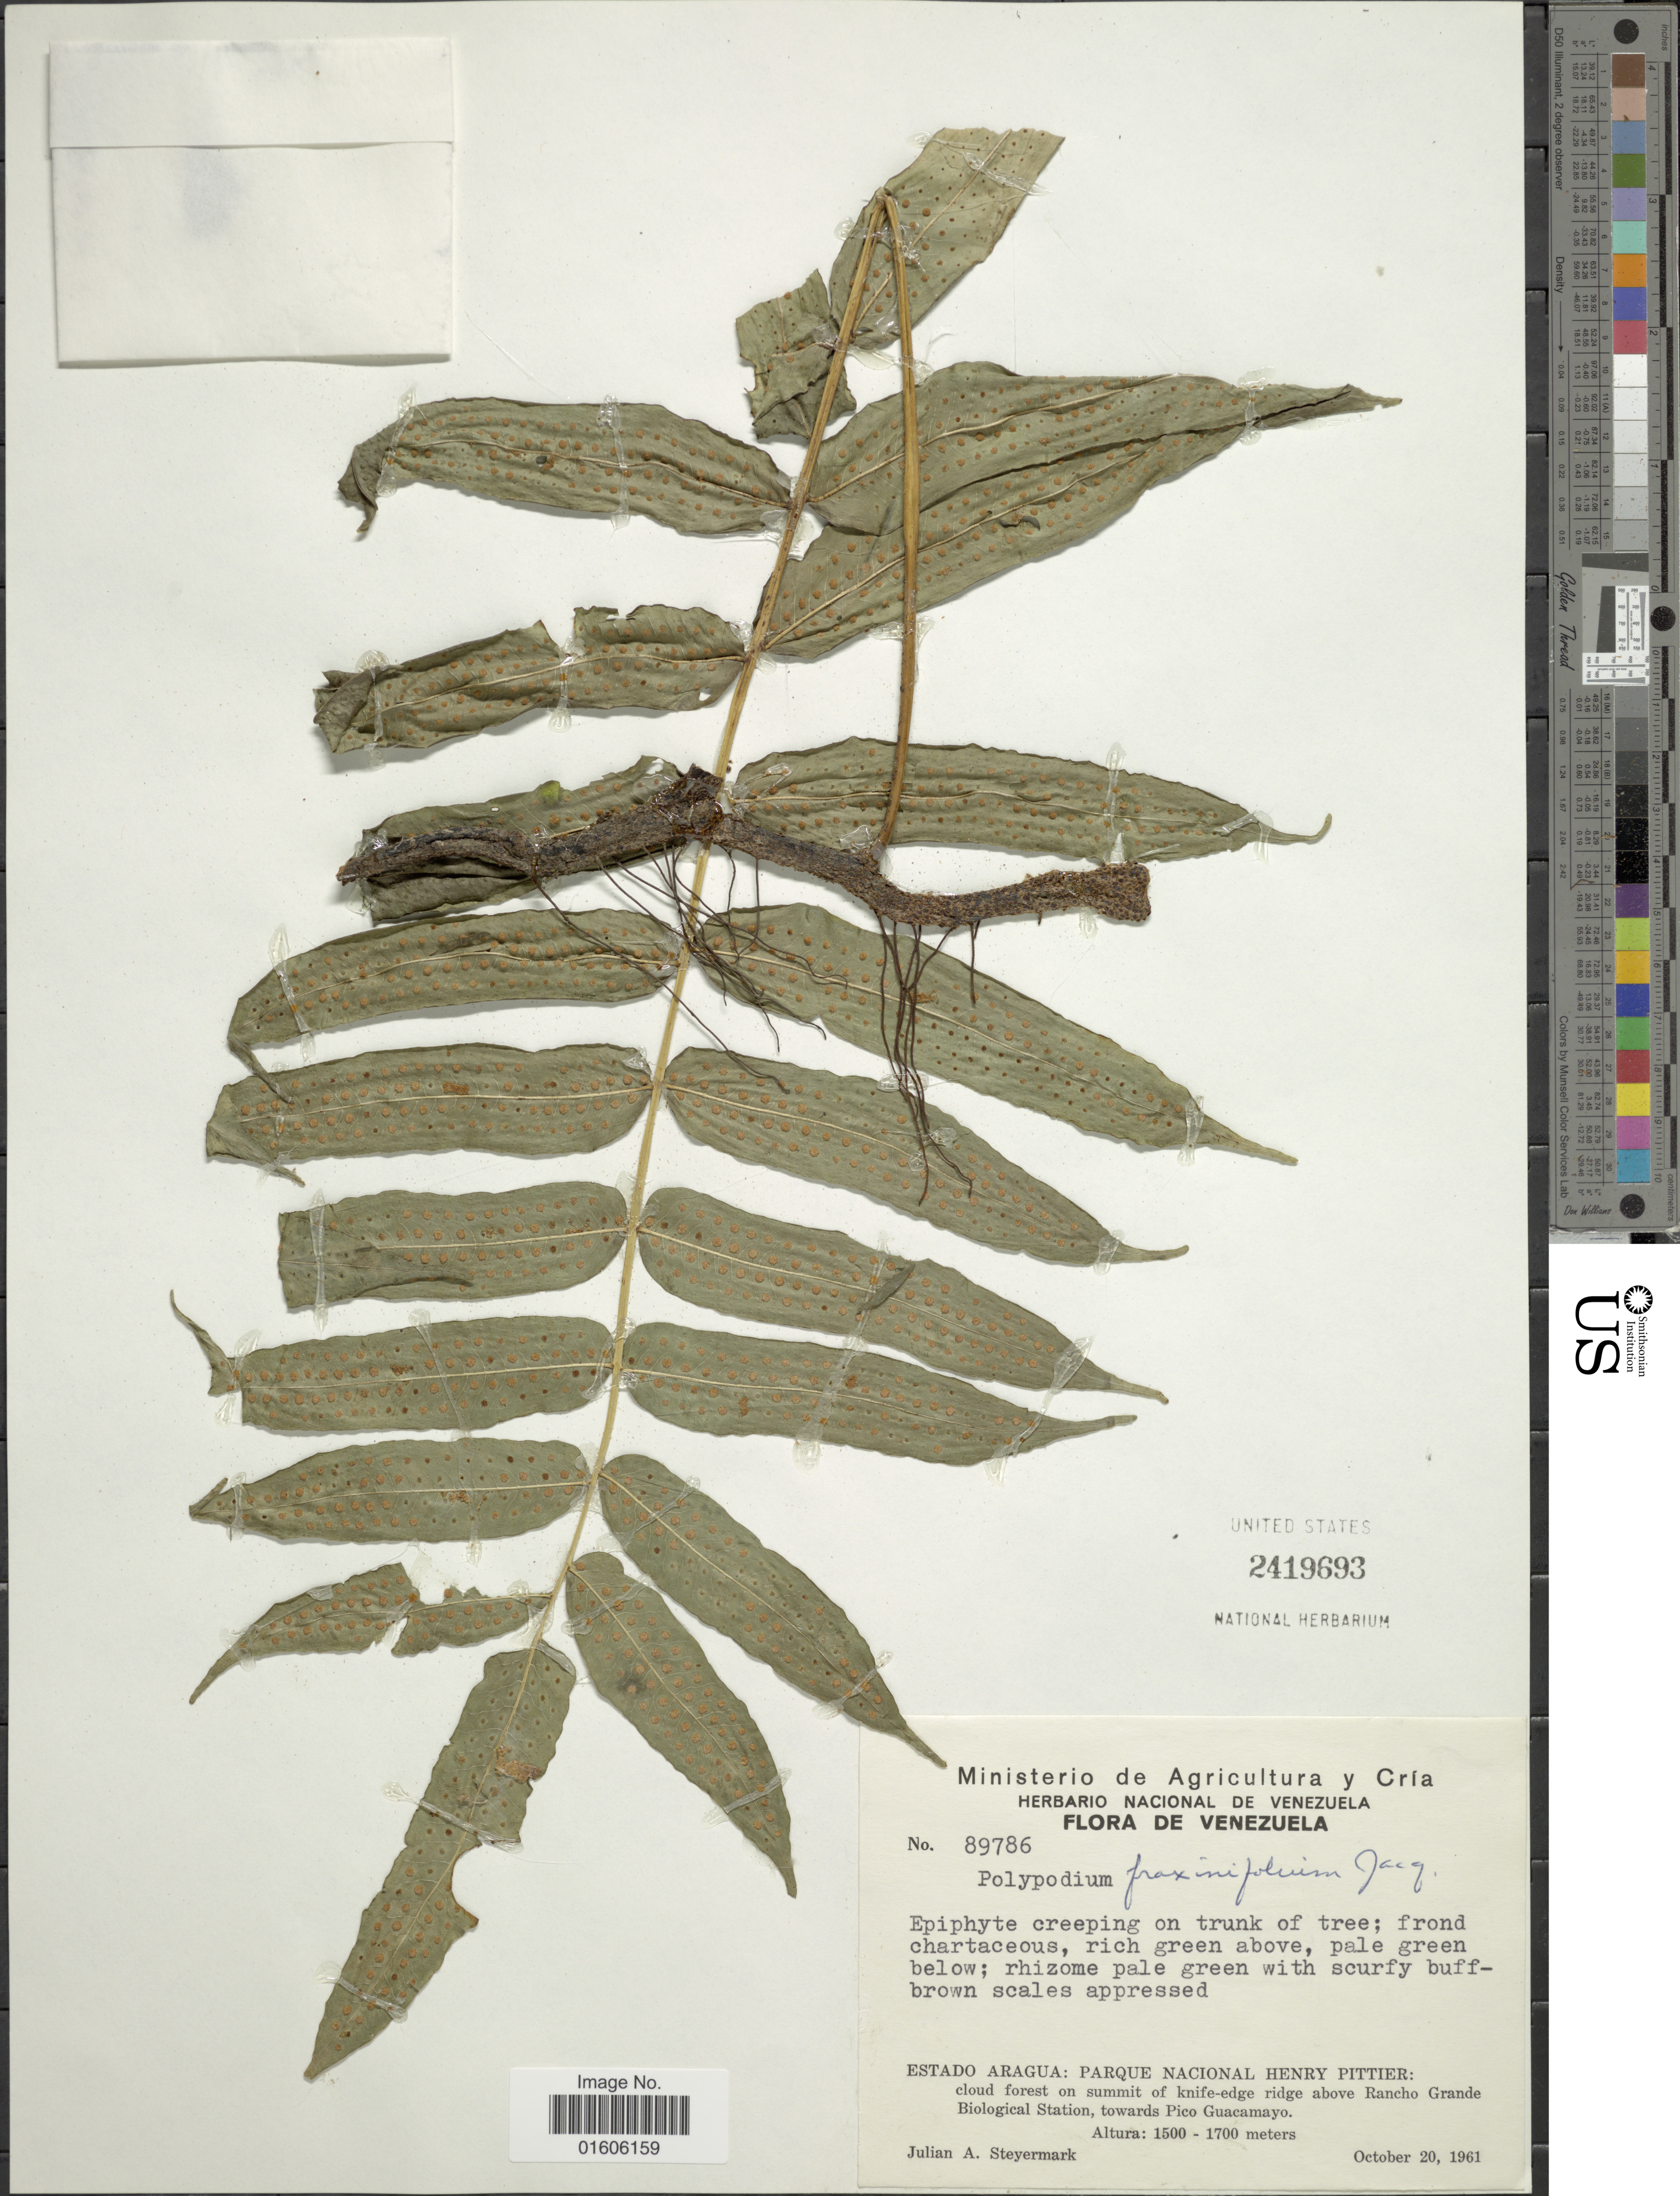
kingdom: Plantae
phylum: Tracheophyta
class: Polypodiopsida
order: Polypodiales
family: Polypodiaceae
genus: Serpocaulon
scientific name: Serpocaulon fraxinifolium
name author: (Jacq.) A.R. Sm.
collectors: J. Steyermark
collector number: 89786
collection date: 1961-10-20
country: Venezuela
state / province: Aragua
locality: Estado Aragua: Parque Nacional Henry Pittier: cloud forest on summit of knife-edge ridge above Rancho Grande Biological Station, towards Pico Guacamayo.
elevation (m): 1500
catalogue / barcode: US 2419693